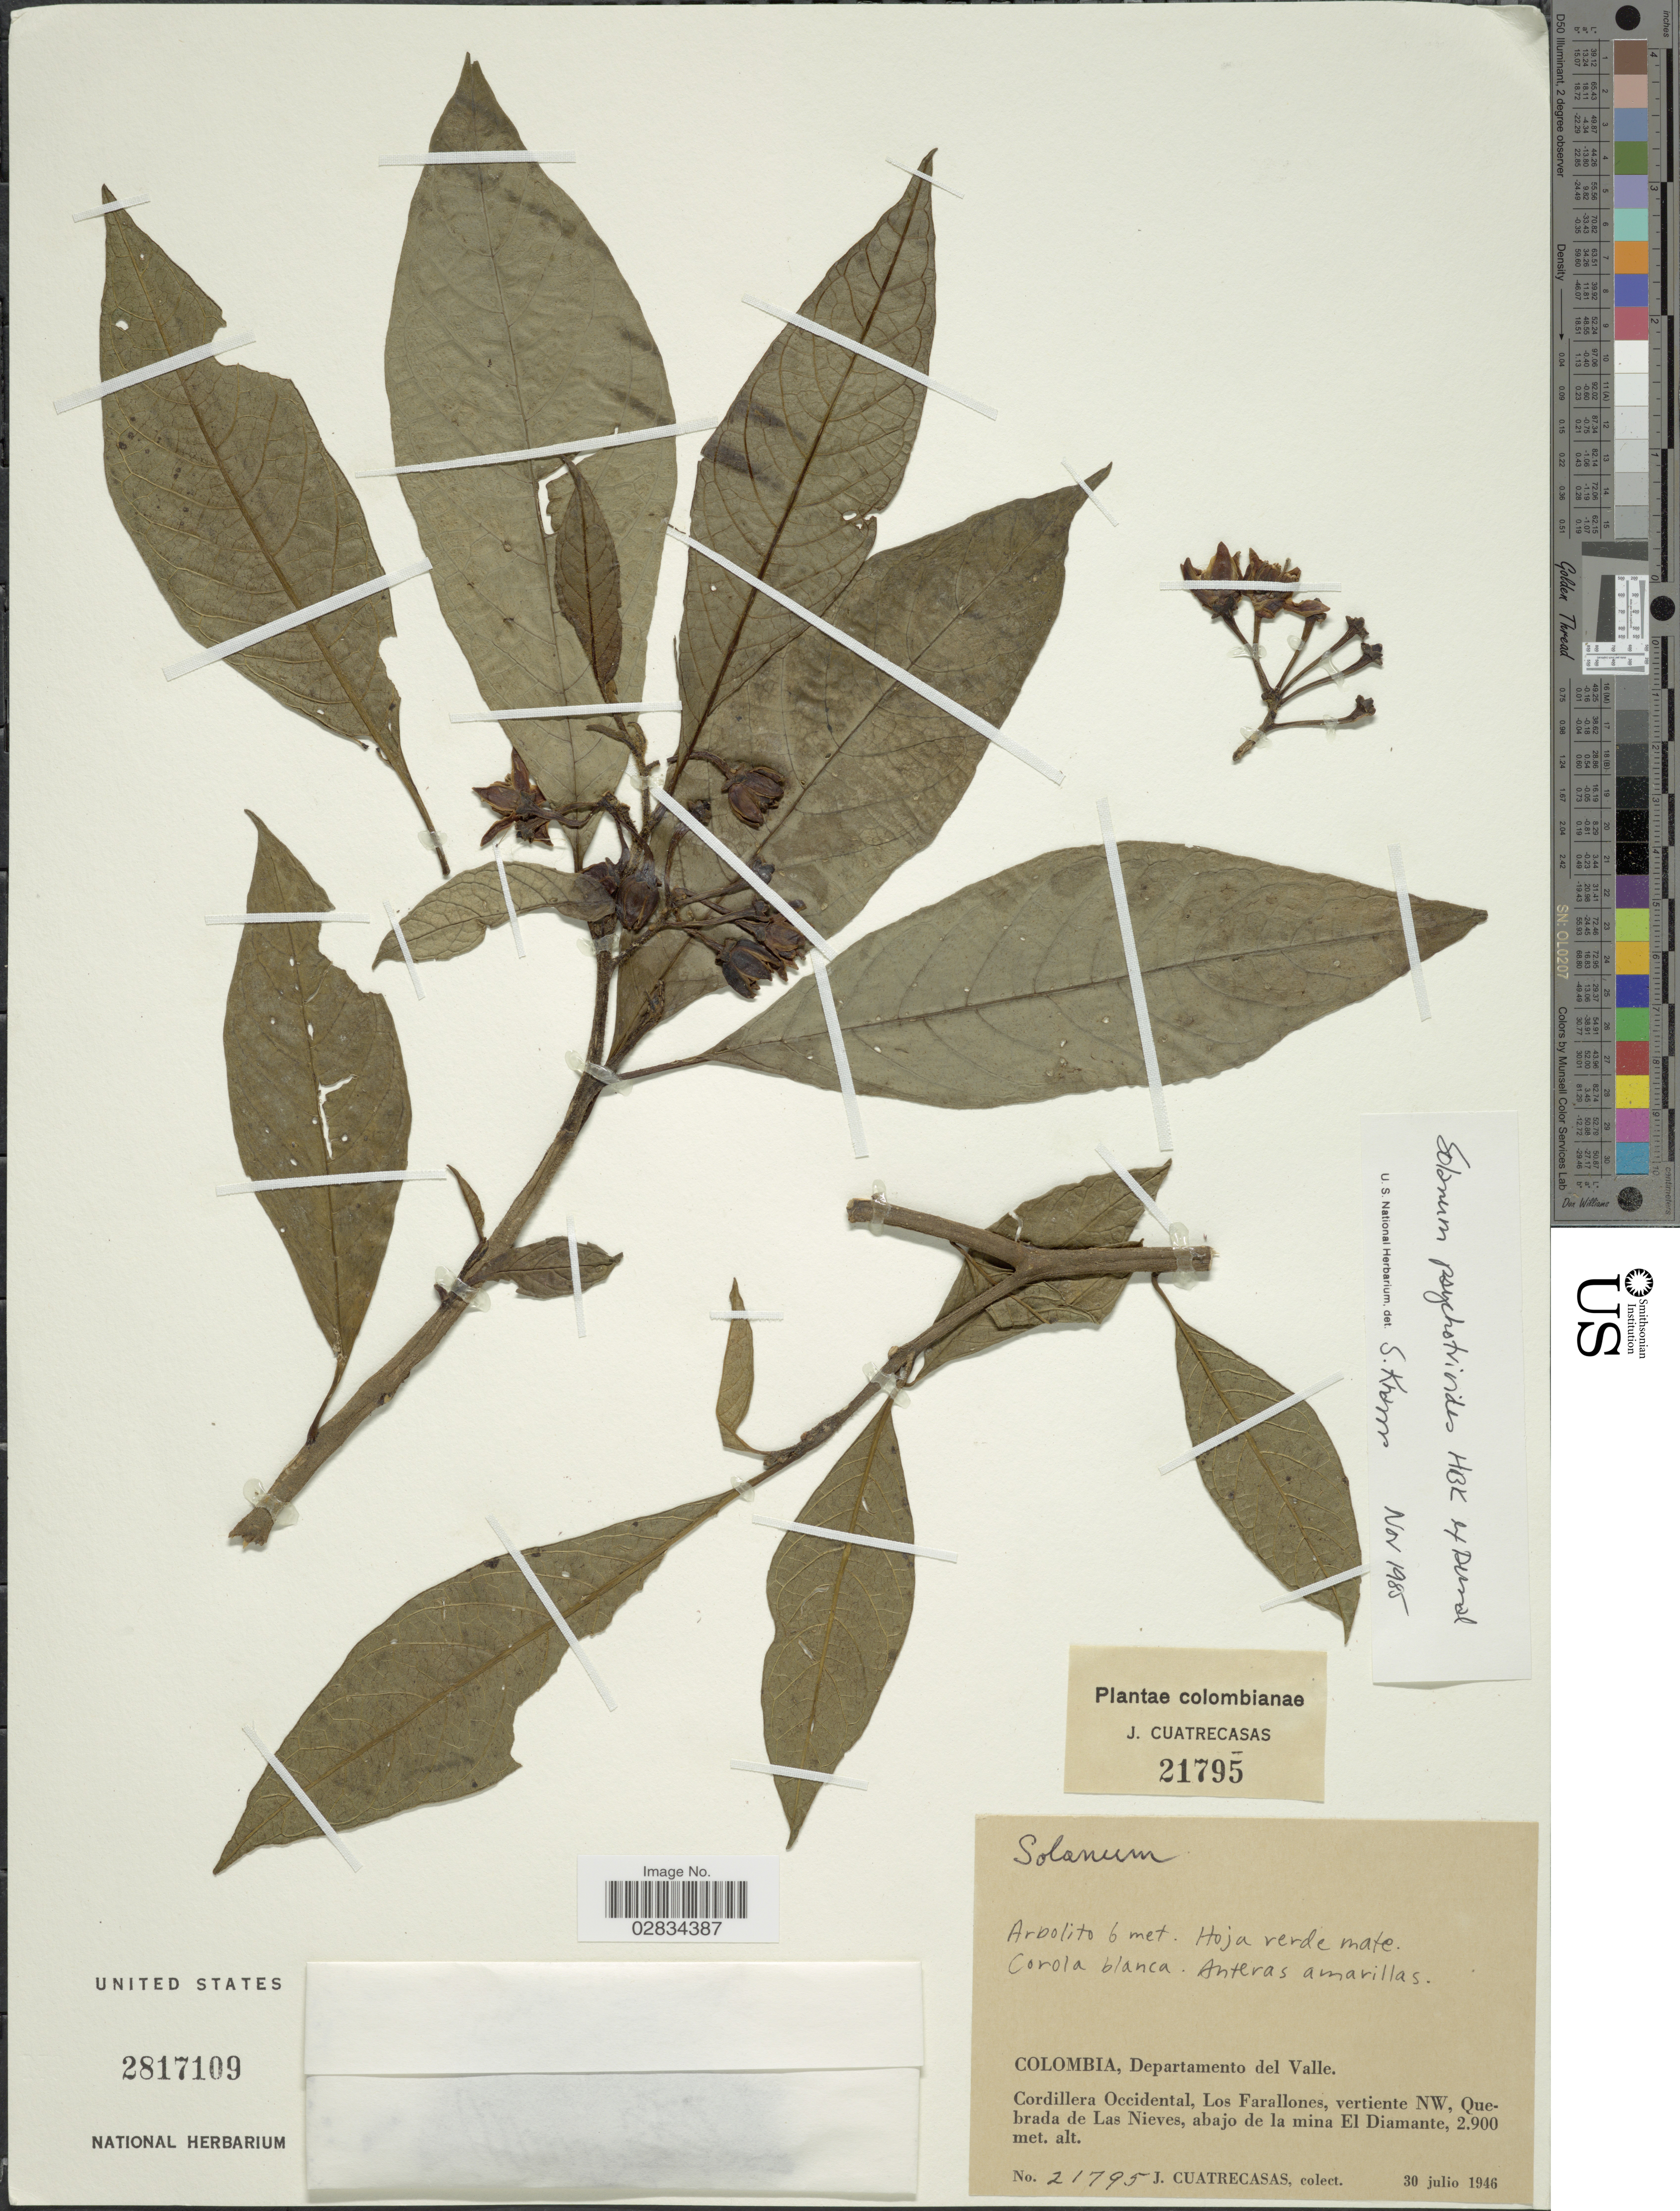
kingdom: Plantae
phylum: Tracheophyta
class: Magnoliopsida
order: Solanales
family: Solanaceae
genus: Solanum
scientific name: Solanum psychotrioides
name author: Dunal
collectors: J. Cuatrecasas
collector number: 21795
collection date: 1946-07-30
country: Colombia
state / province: Valle del Cauca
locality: Departamento del Valle. Cordillera Occidental, Los Farallones, vertiente NW, Quebrada de Las Nieves, abajo de la mina El Diamante.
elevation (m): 2900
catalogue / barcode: US 2817109